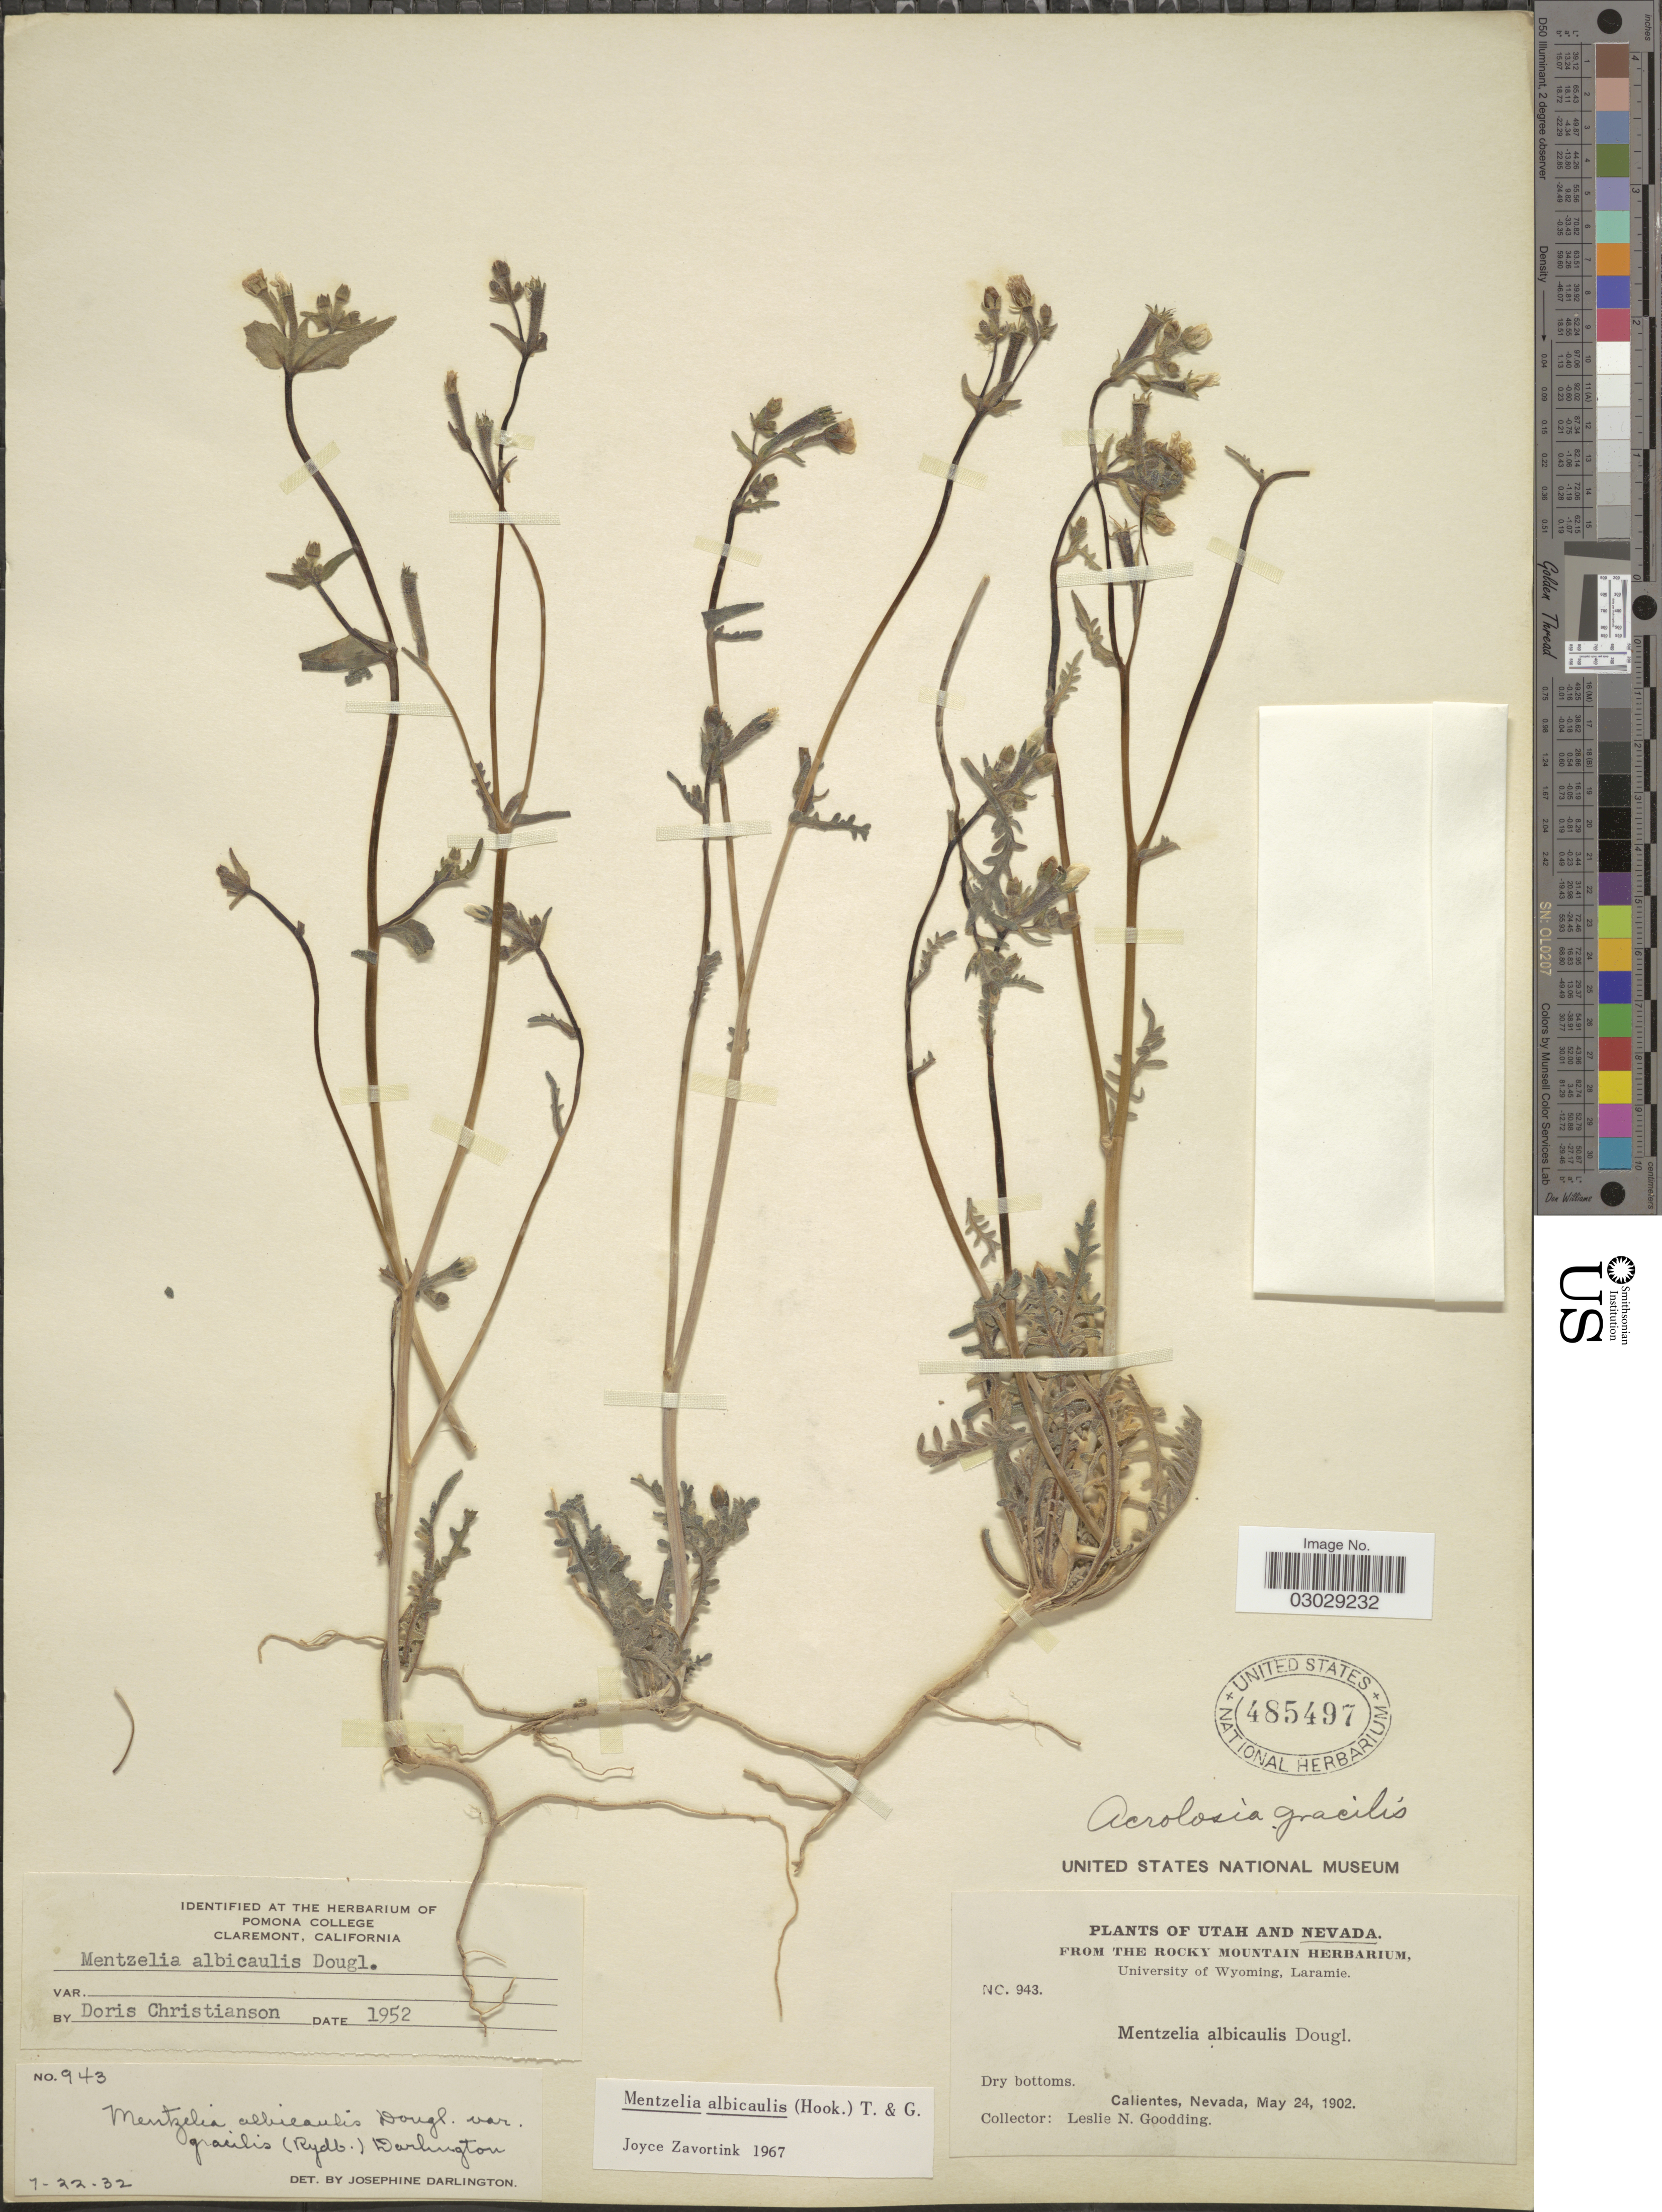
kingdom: Plantae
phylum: Tracheophyta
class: Magnoliopsida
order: Cornales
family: Loasaceae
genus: Mentzelia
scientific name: Mentzelia albicaulis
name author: (Douglas ex Hook.) Douglas ex Torr. & A. Gray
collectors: L. N. Goodding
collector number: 943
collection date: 1902-05-24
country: United States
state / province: Nevada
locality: Calientes.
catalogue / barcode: US 485497